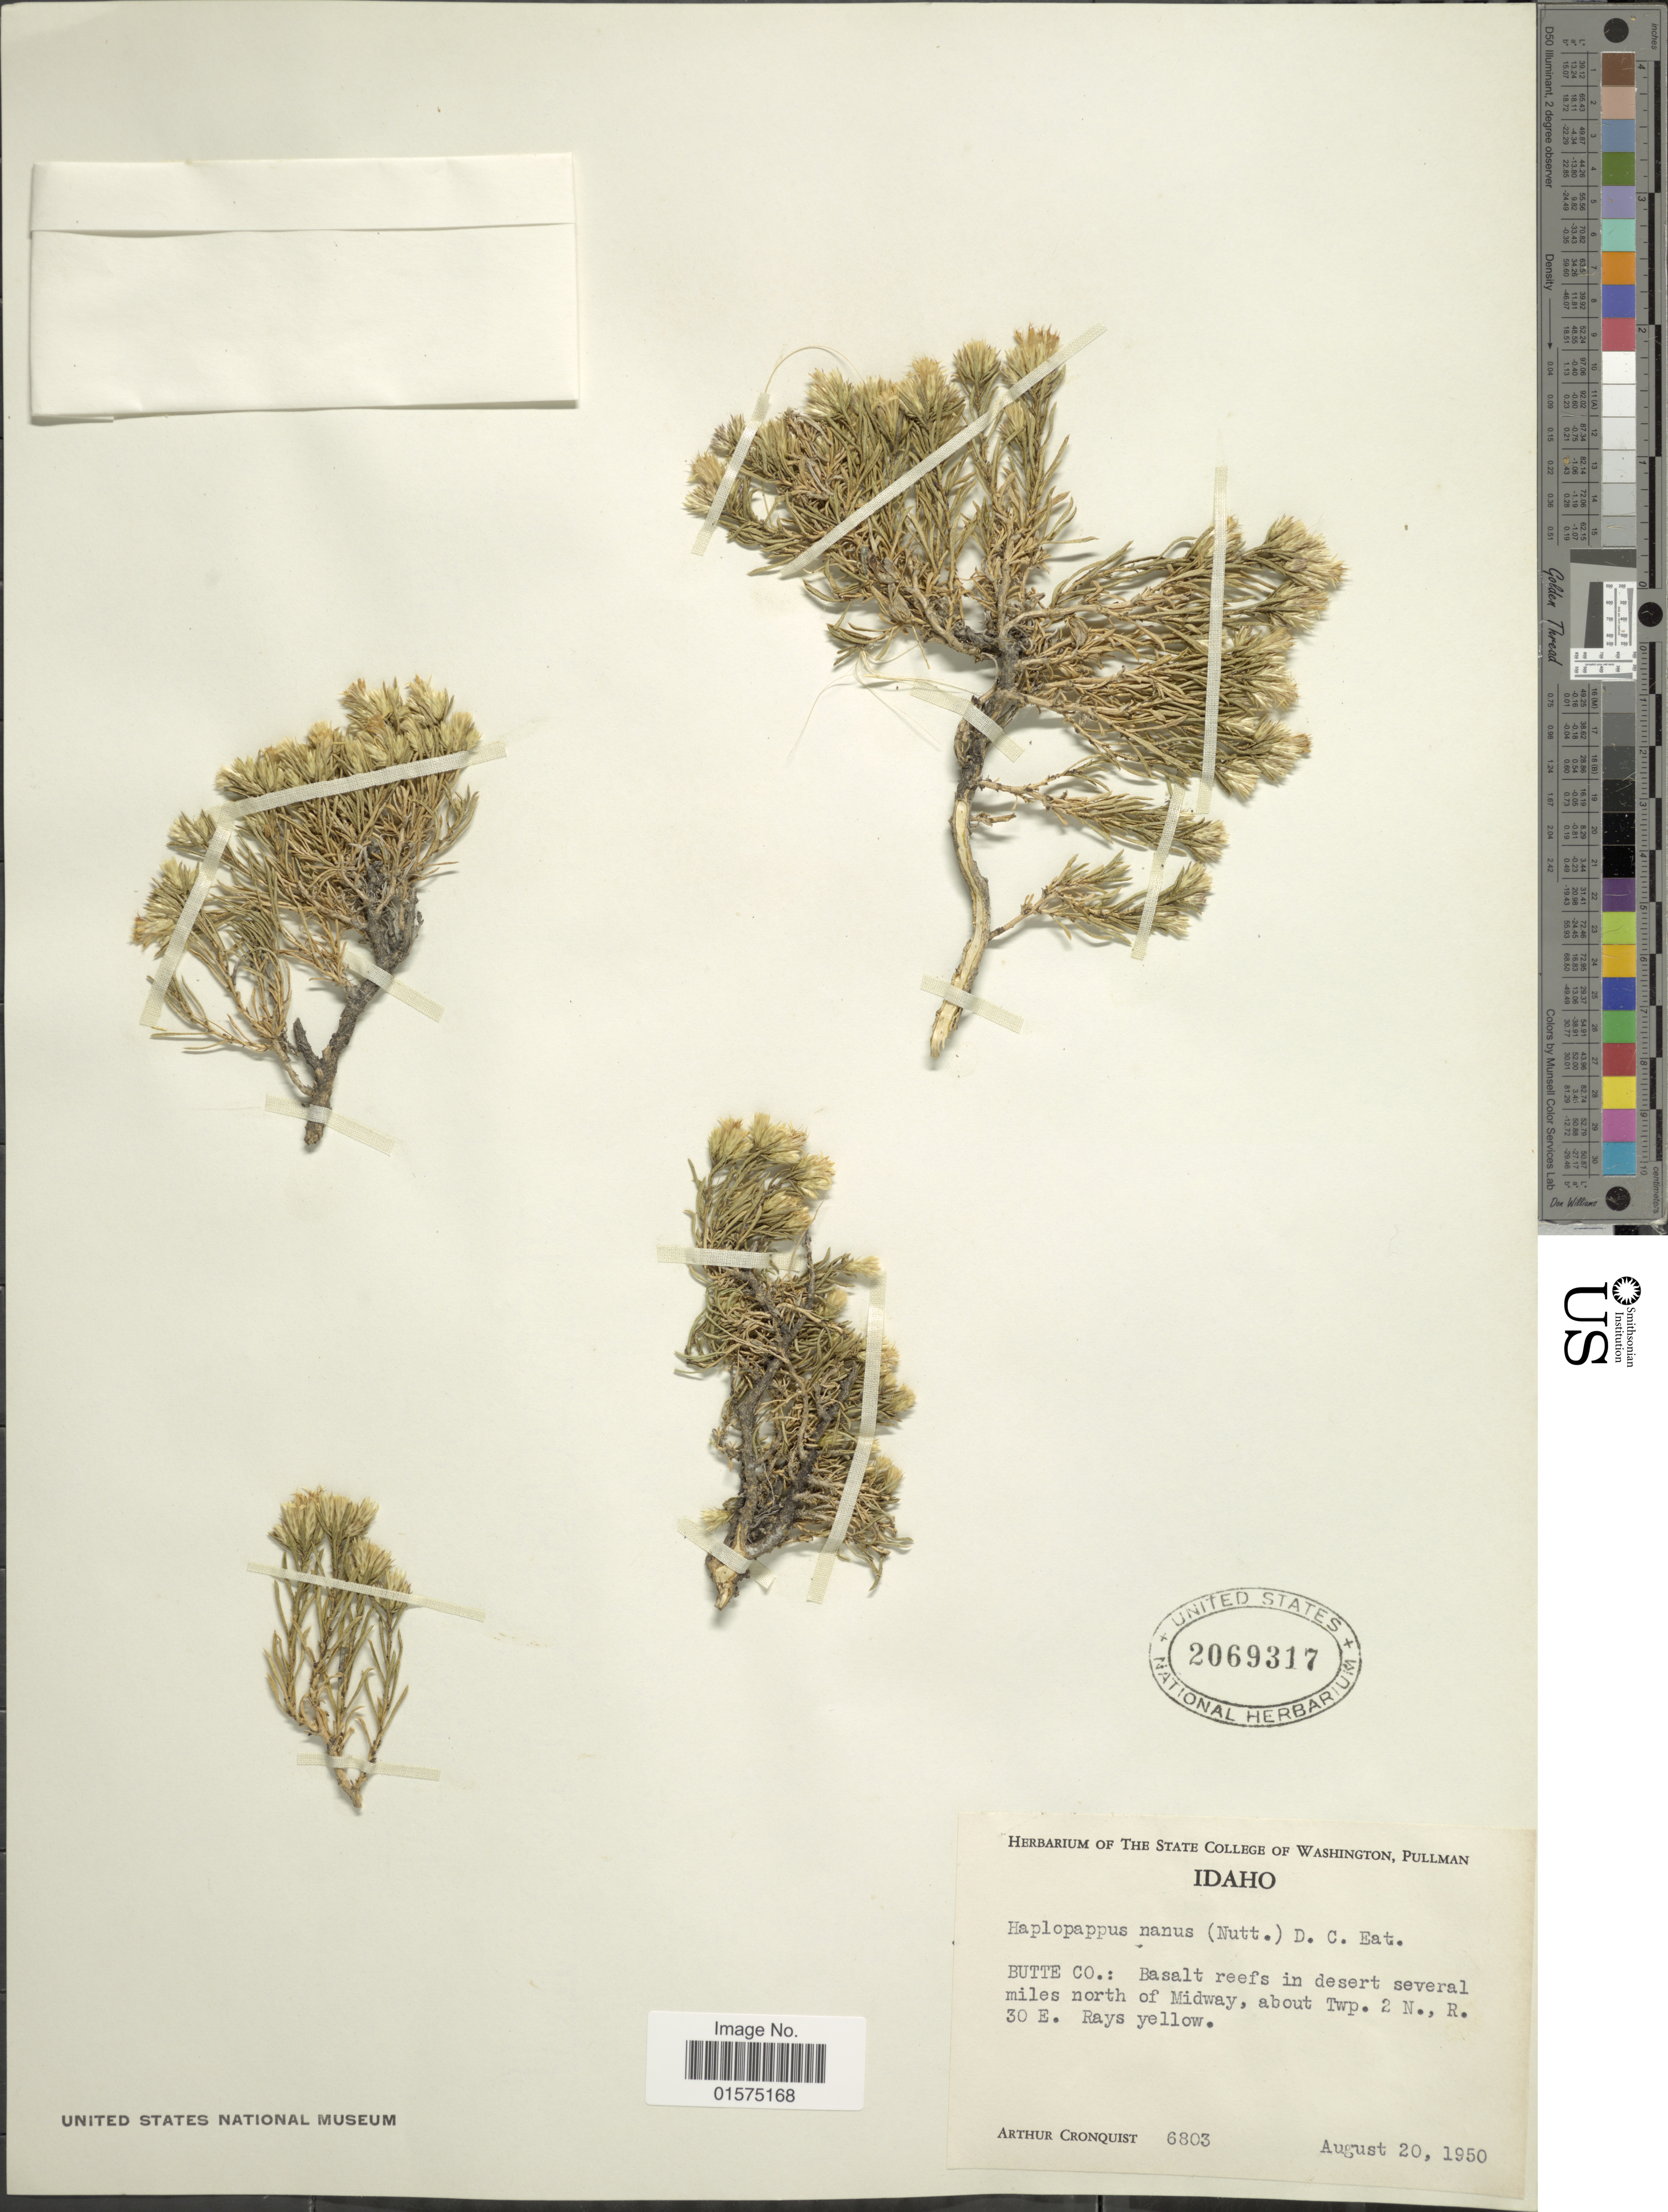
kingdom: Plantae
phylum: Tracheophyta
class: Magnoliopsida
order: Asterales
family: Asteraceae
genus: Ericameria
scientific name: Ericameria nana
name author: Nutt.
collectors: A. J. Cronquist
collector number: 6803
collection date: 1950-08-20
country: United States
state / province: Idaho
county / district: Cassia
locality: Basalt reefs in desert several miles north of Midway, about Twp. 2 N., R. 30 E.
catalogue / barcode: US 2069317